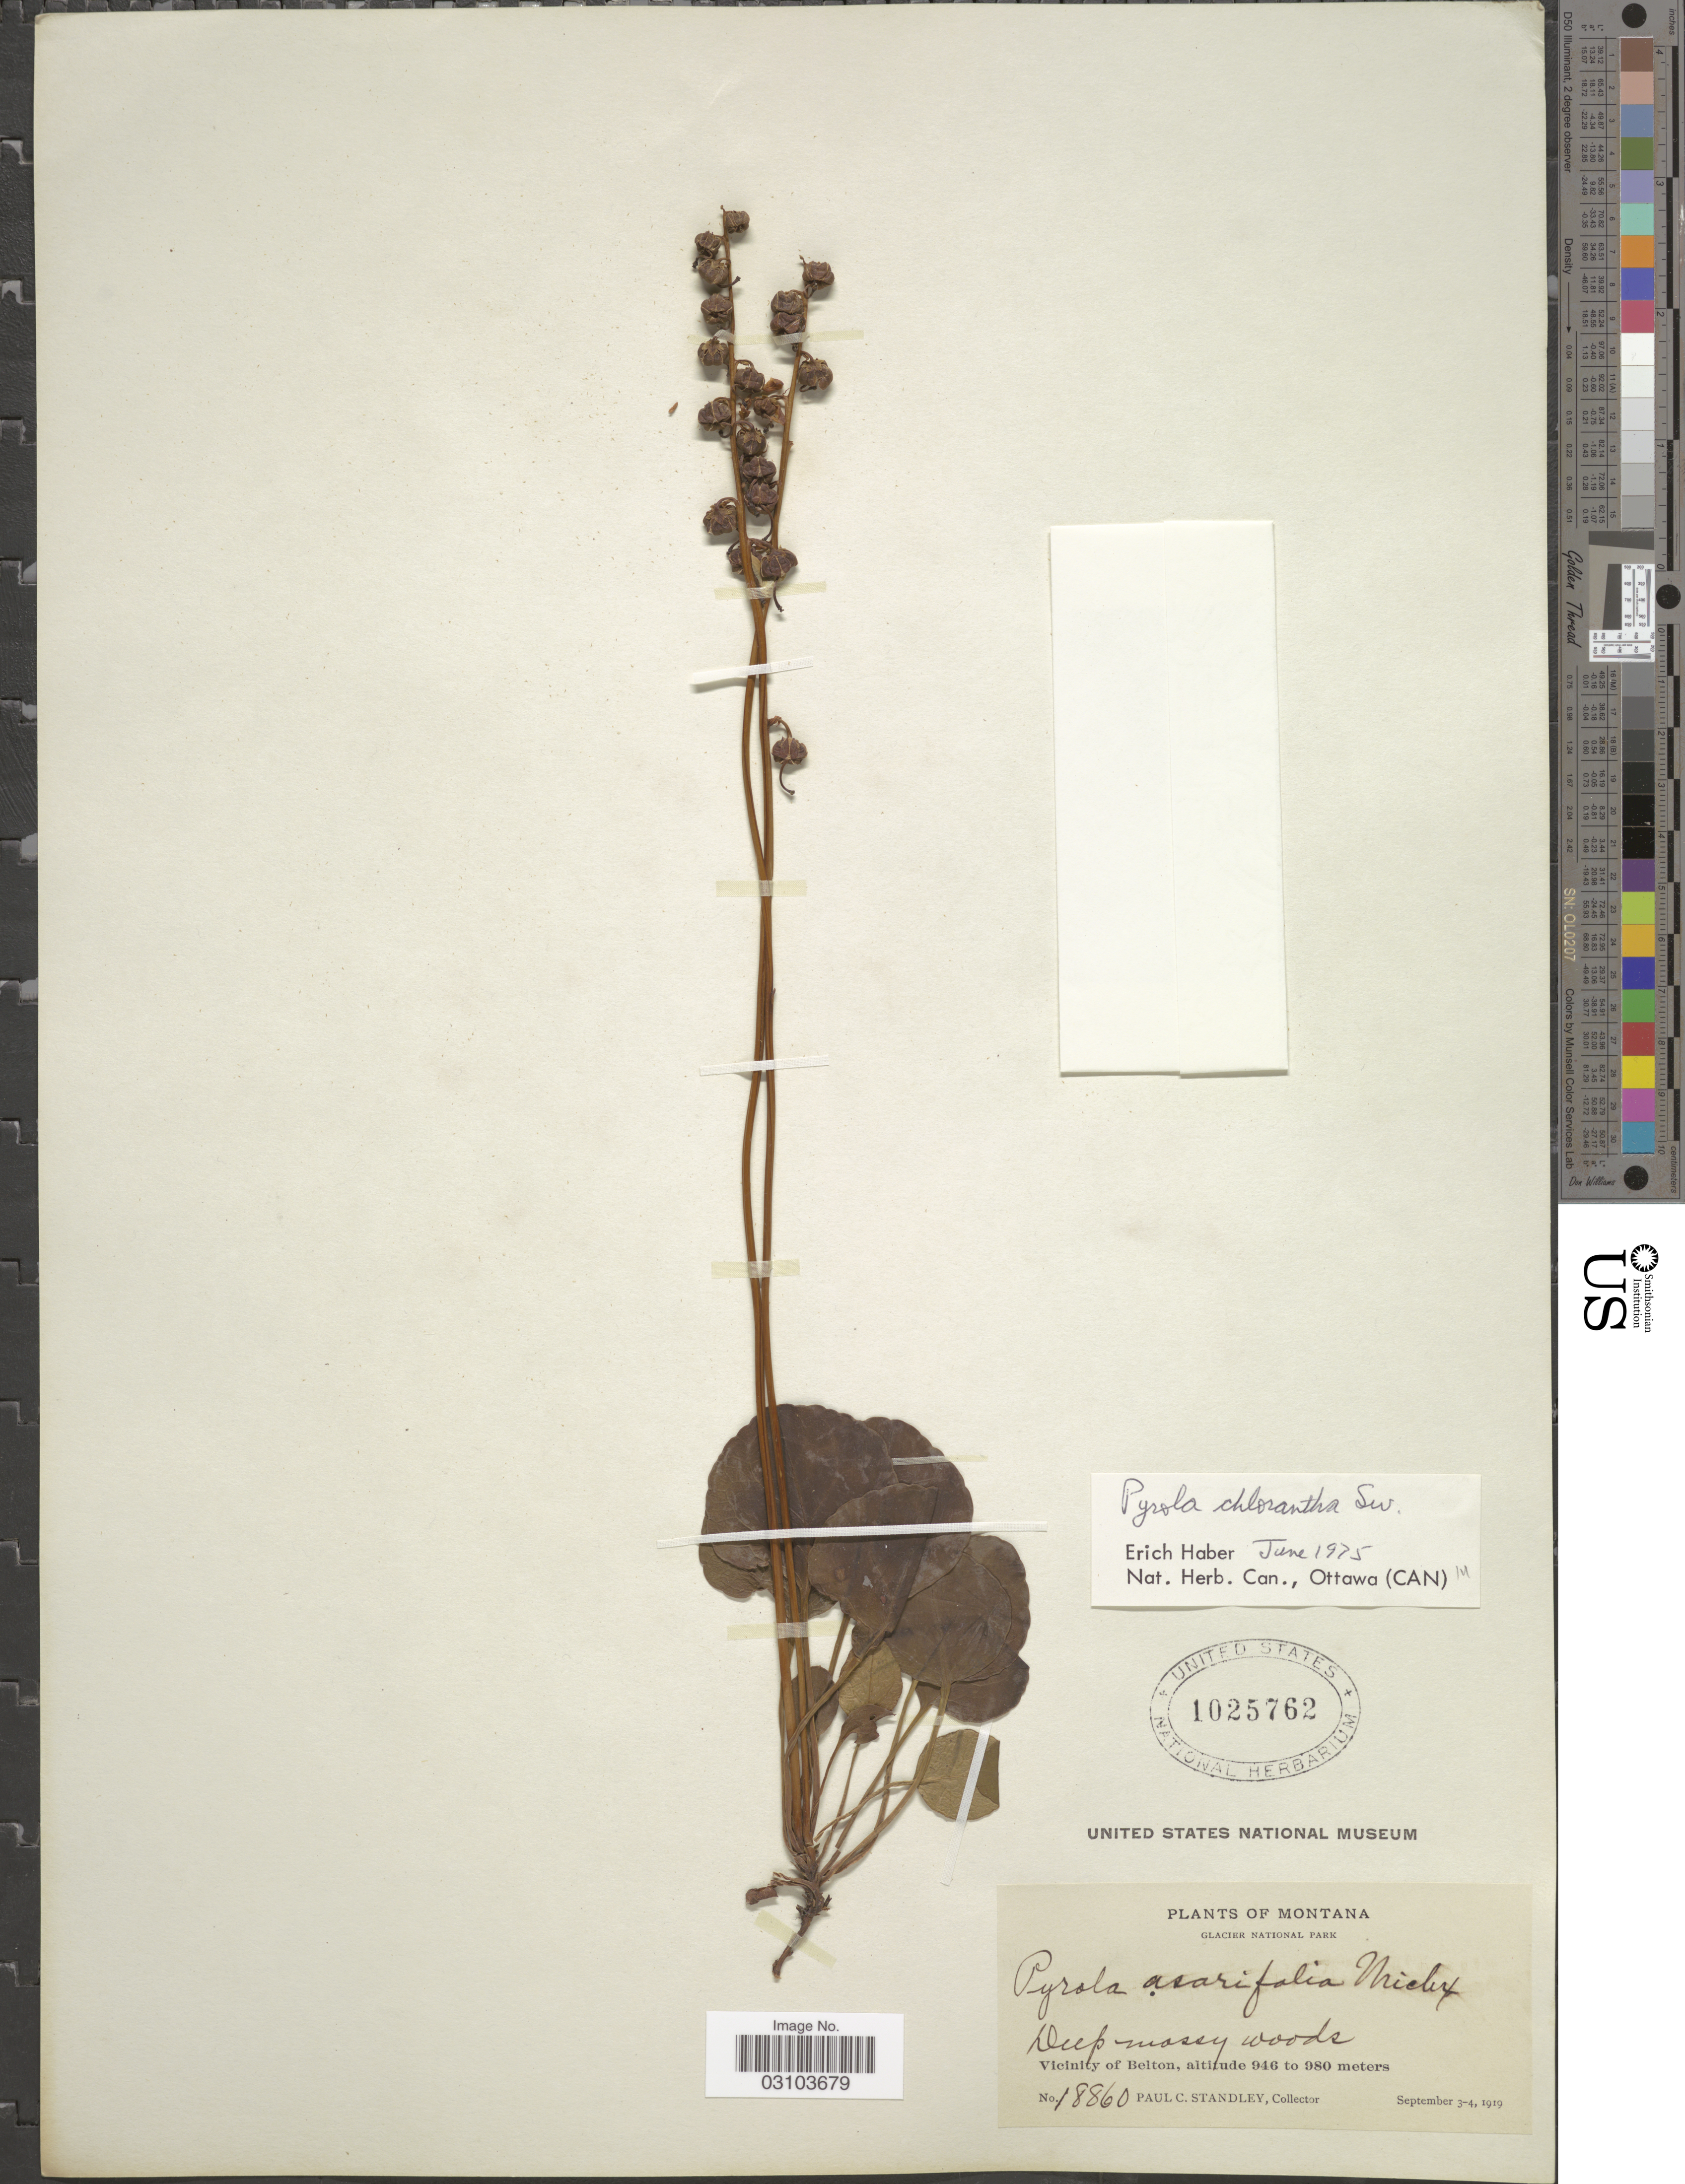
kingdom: Plantae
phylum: Tracheophyta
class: Magnoliopsida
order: Ericales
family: Ericaceae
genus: Pyrola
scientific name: Pyrola chlorantha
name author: Schweigg.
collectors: P. C. Standley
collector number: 18860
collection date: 1919-09-03/1919-09-04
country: United States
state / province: Montana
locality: Glacier National Park. Vicinity of Belton.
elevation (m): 946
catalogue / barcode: US 1025762